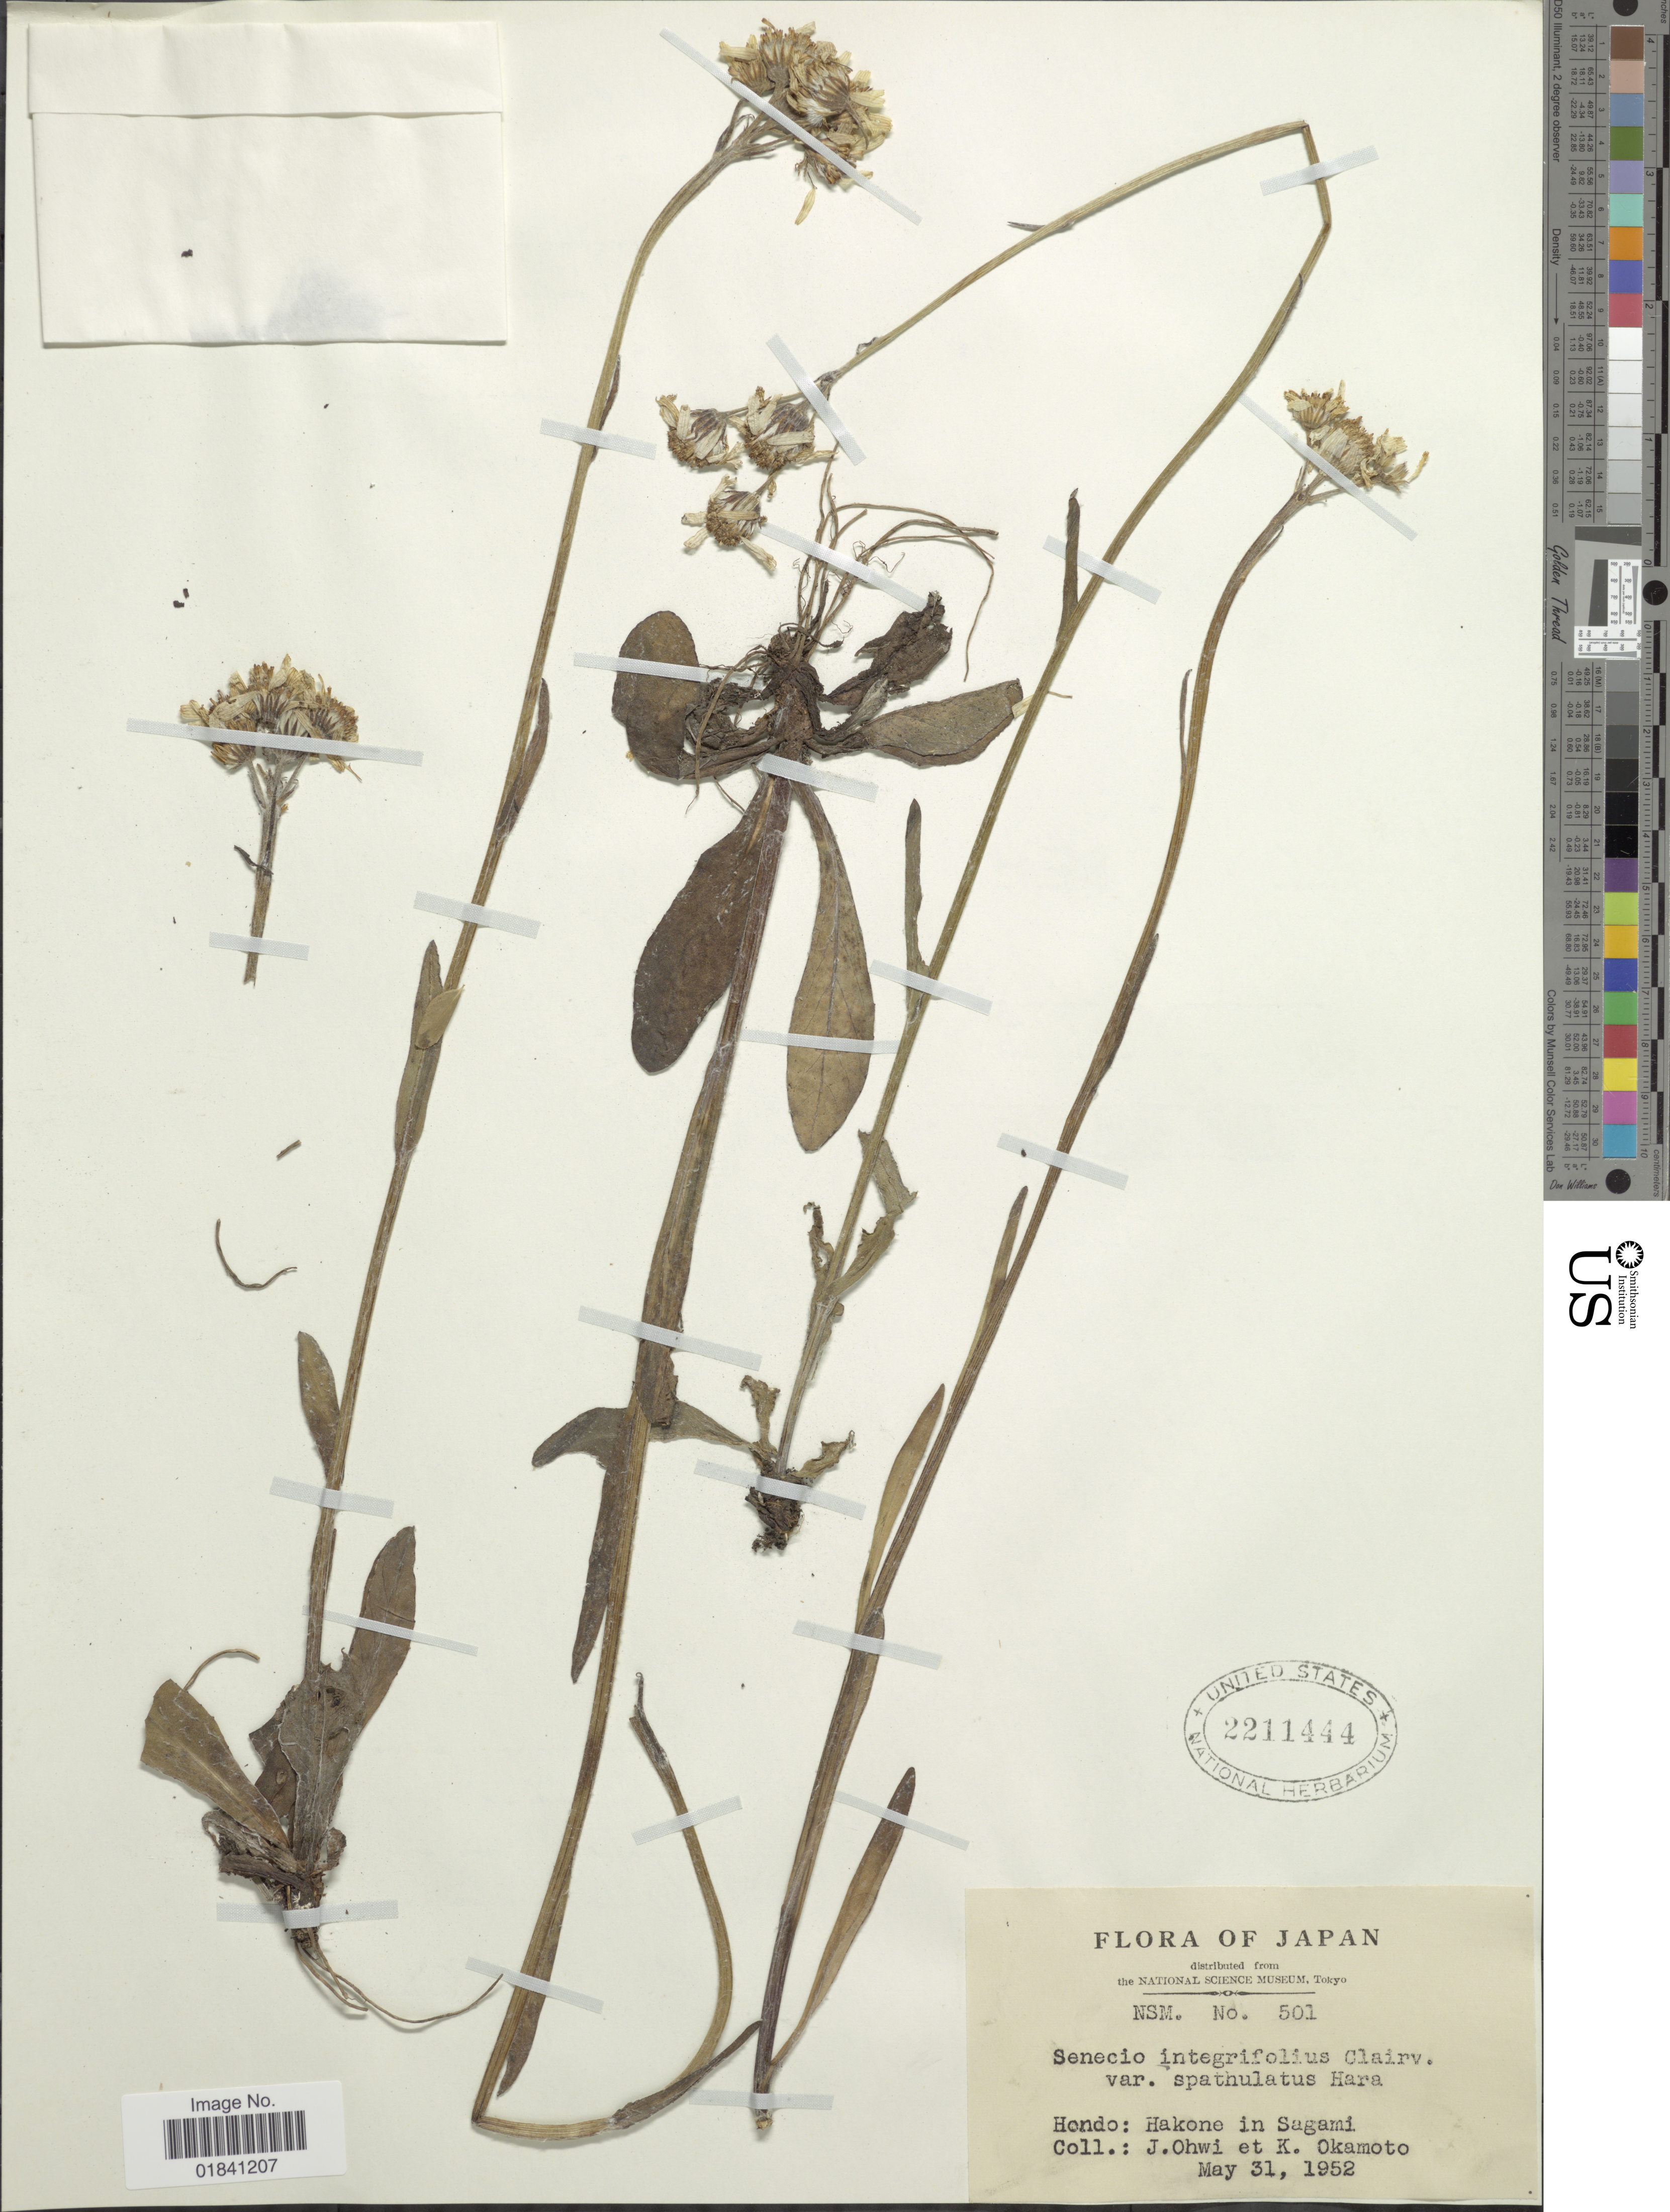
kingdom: Plantae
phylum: Tracheophyta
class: Magnoliopsida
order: Asterales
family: Asteraceae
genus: Senecio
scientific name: Senecio integrifolius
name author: (L.) Clairv.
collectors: J. Ohwi & K. Okamoto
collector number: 501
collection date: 1952-05-31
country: Japan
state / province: Kanagawa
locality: Hondo: Hakone in Sagami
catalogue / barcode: US 2211444